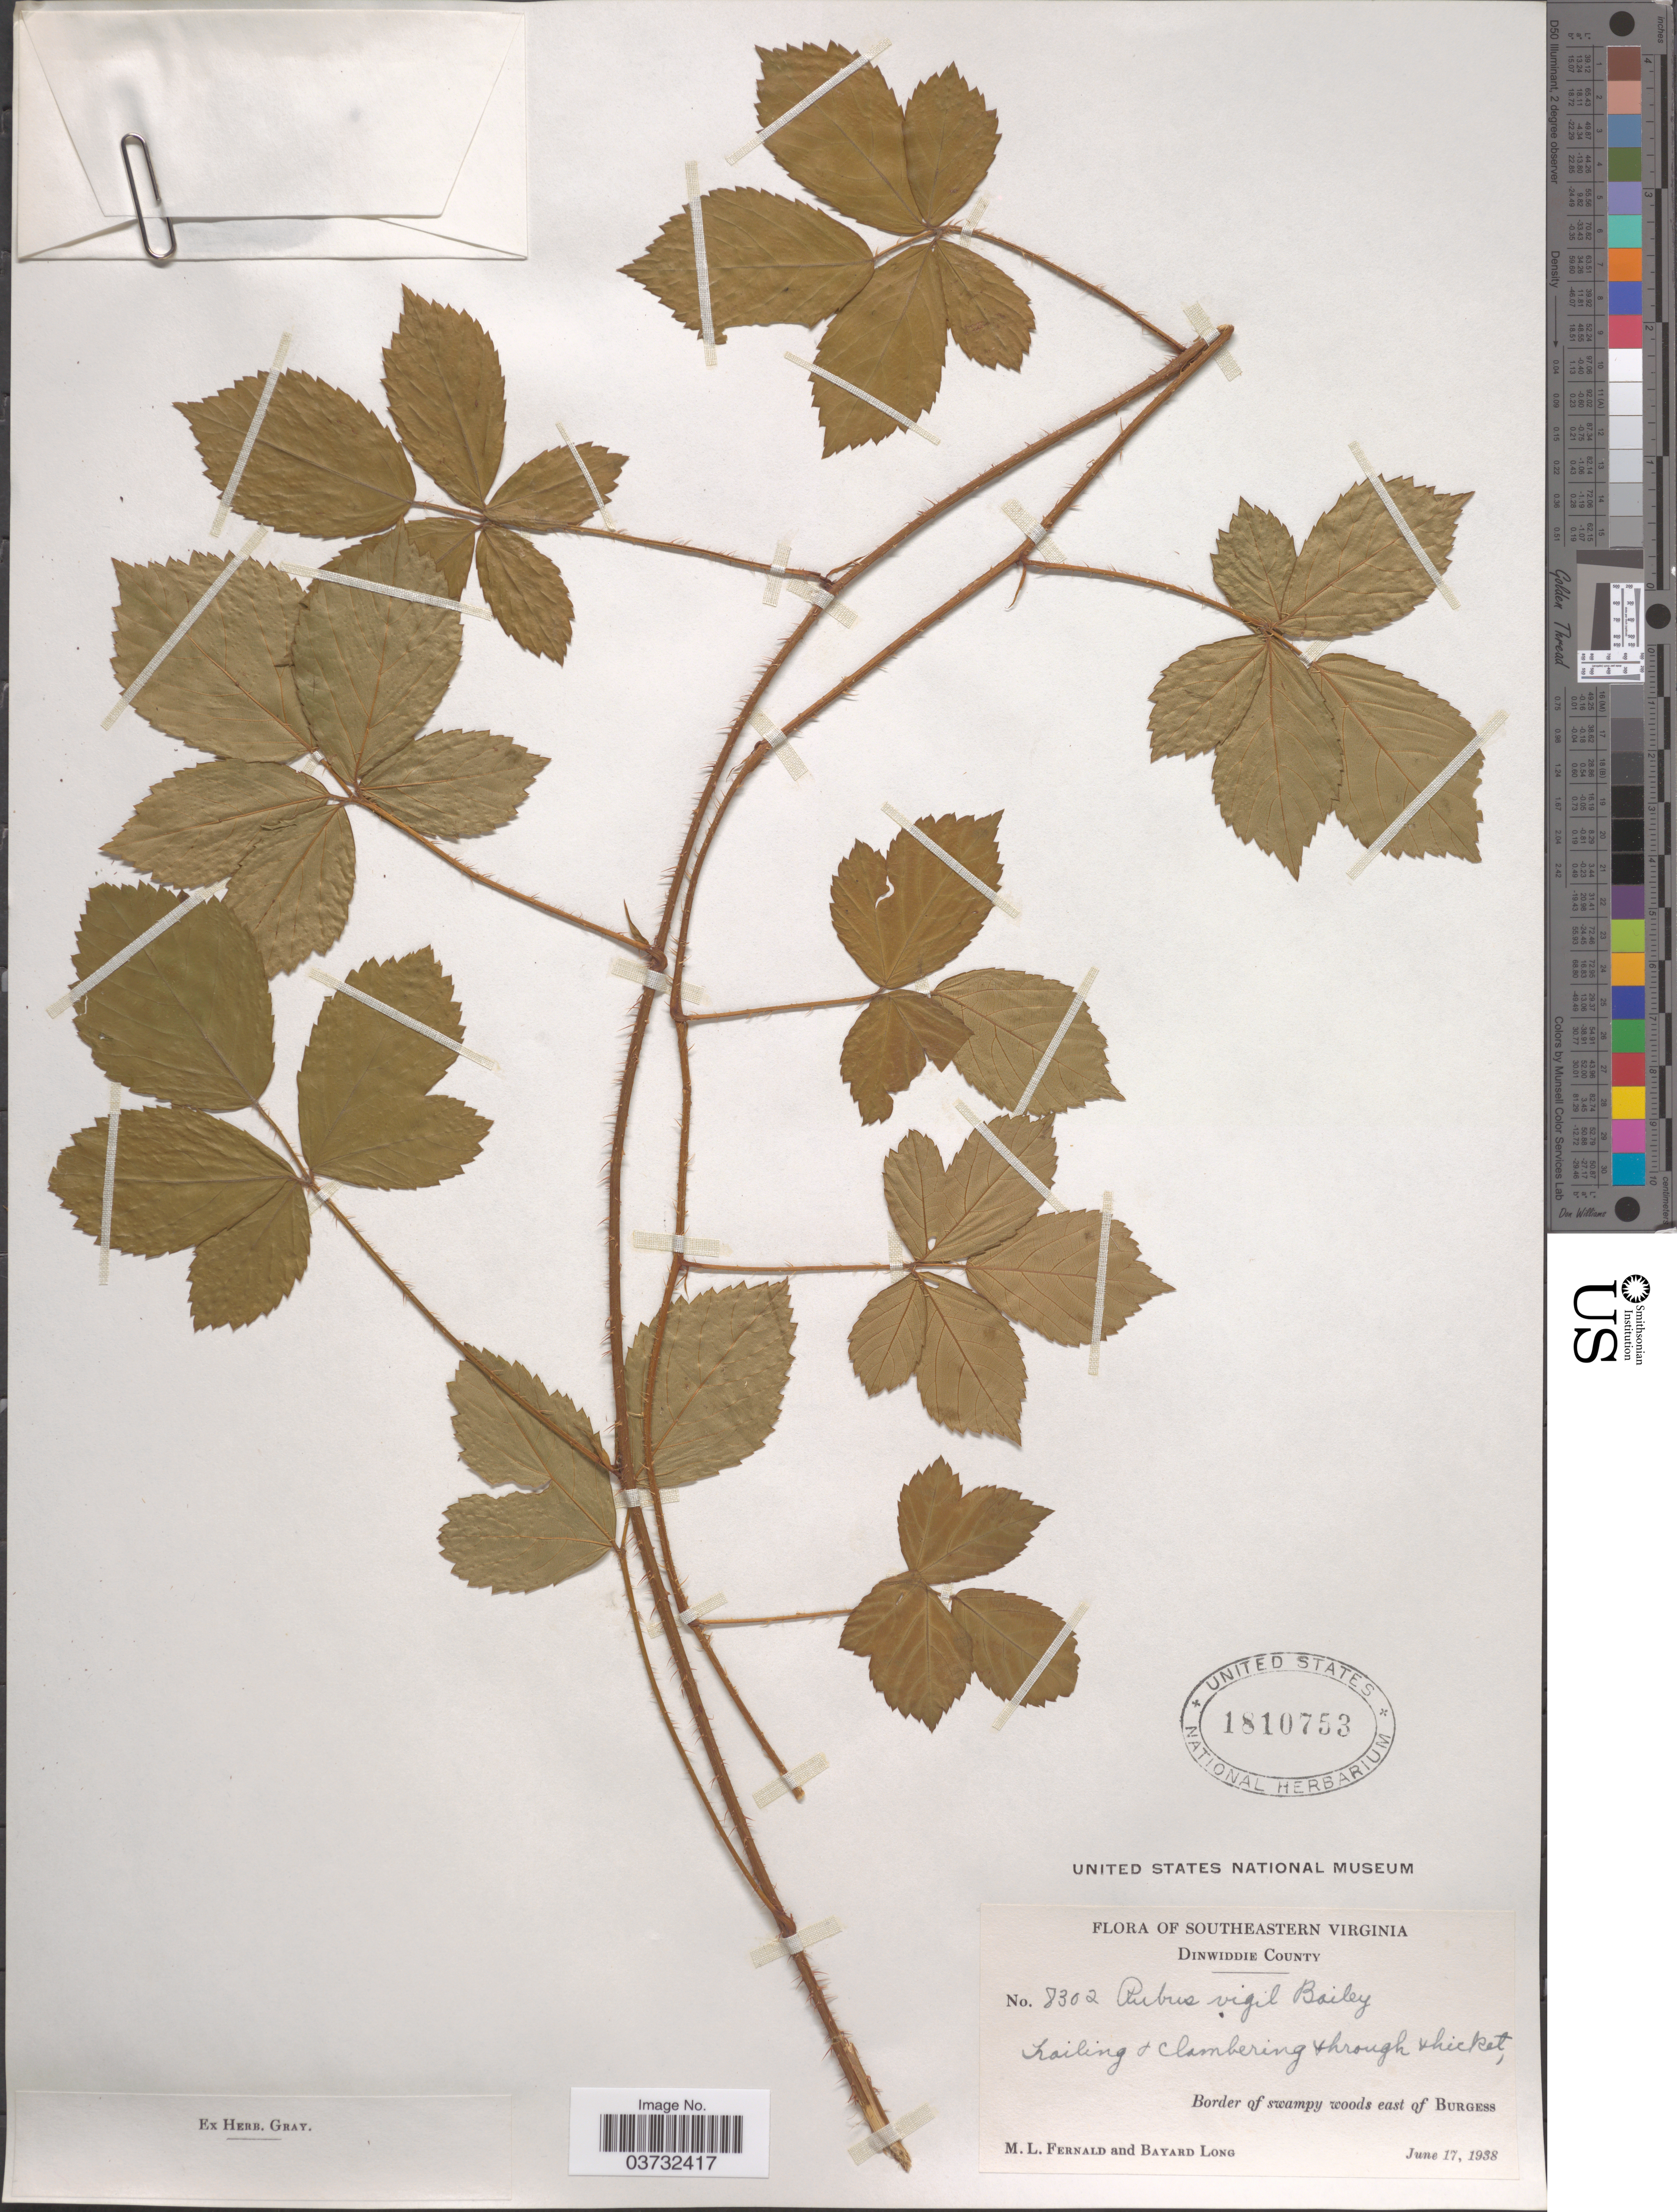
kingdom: Plantae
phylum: Tracheophyta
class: Magnoliopsida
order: Rosales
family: Rosaceae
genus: Rubus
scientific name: Rubus vigil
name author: L.H. Bailey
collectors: M. L. Fernald & B. Long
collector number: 8302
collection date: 1938-06-17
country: United States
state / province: Virginia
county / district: Dinwiddie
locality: Southeastern Virginia. Dinwiddie County. East of Burgess.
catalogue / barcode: US 1810753